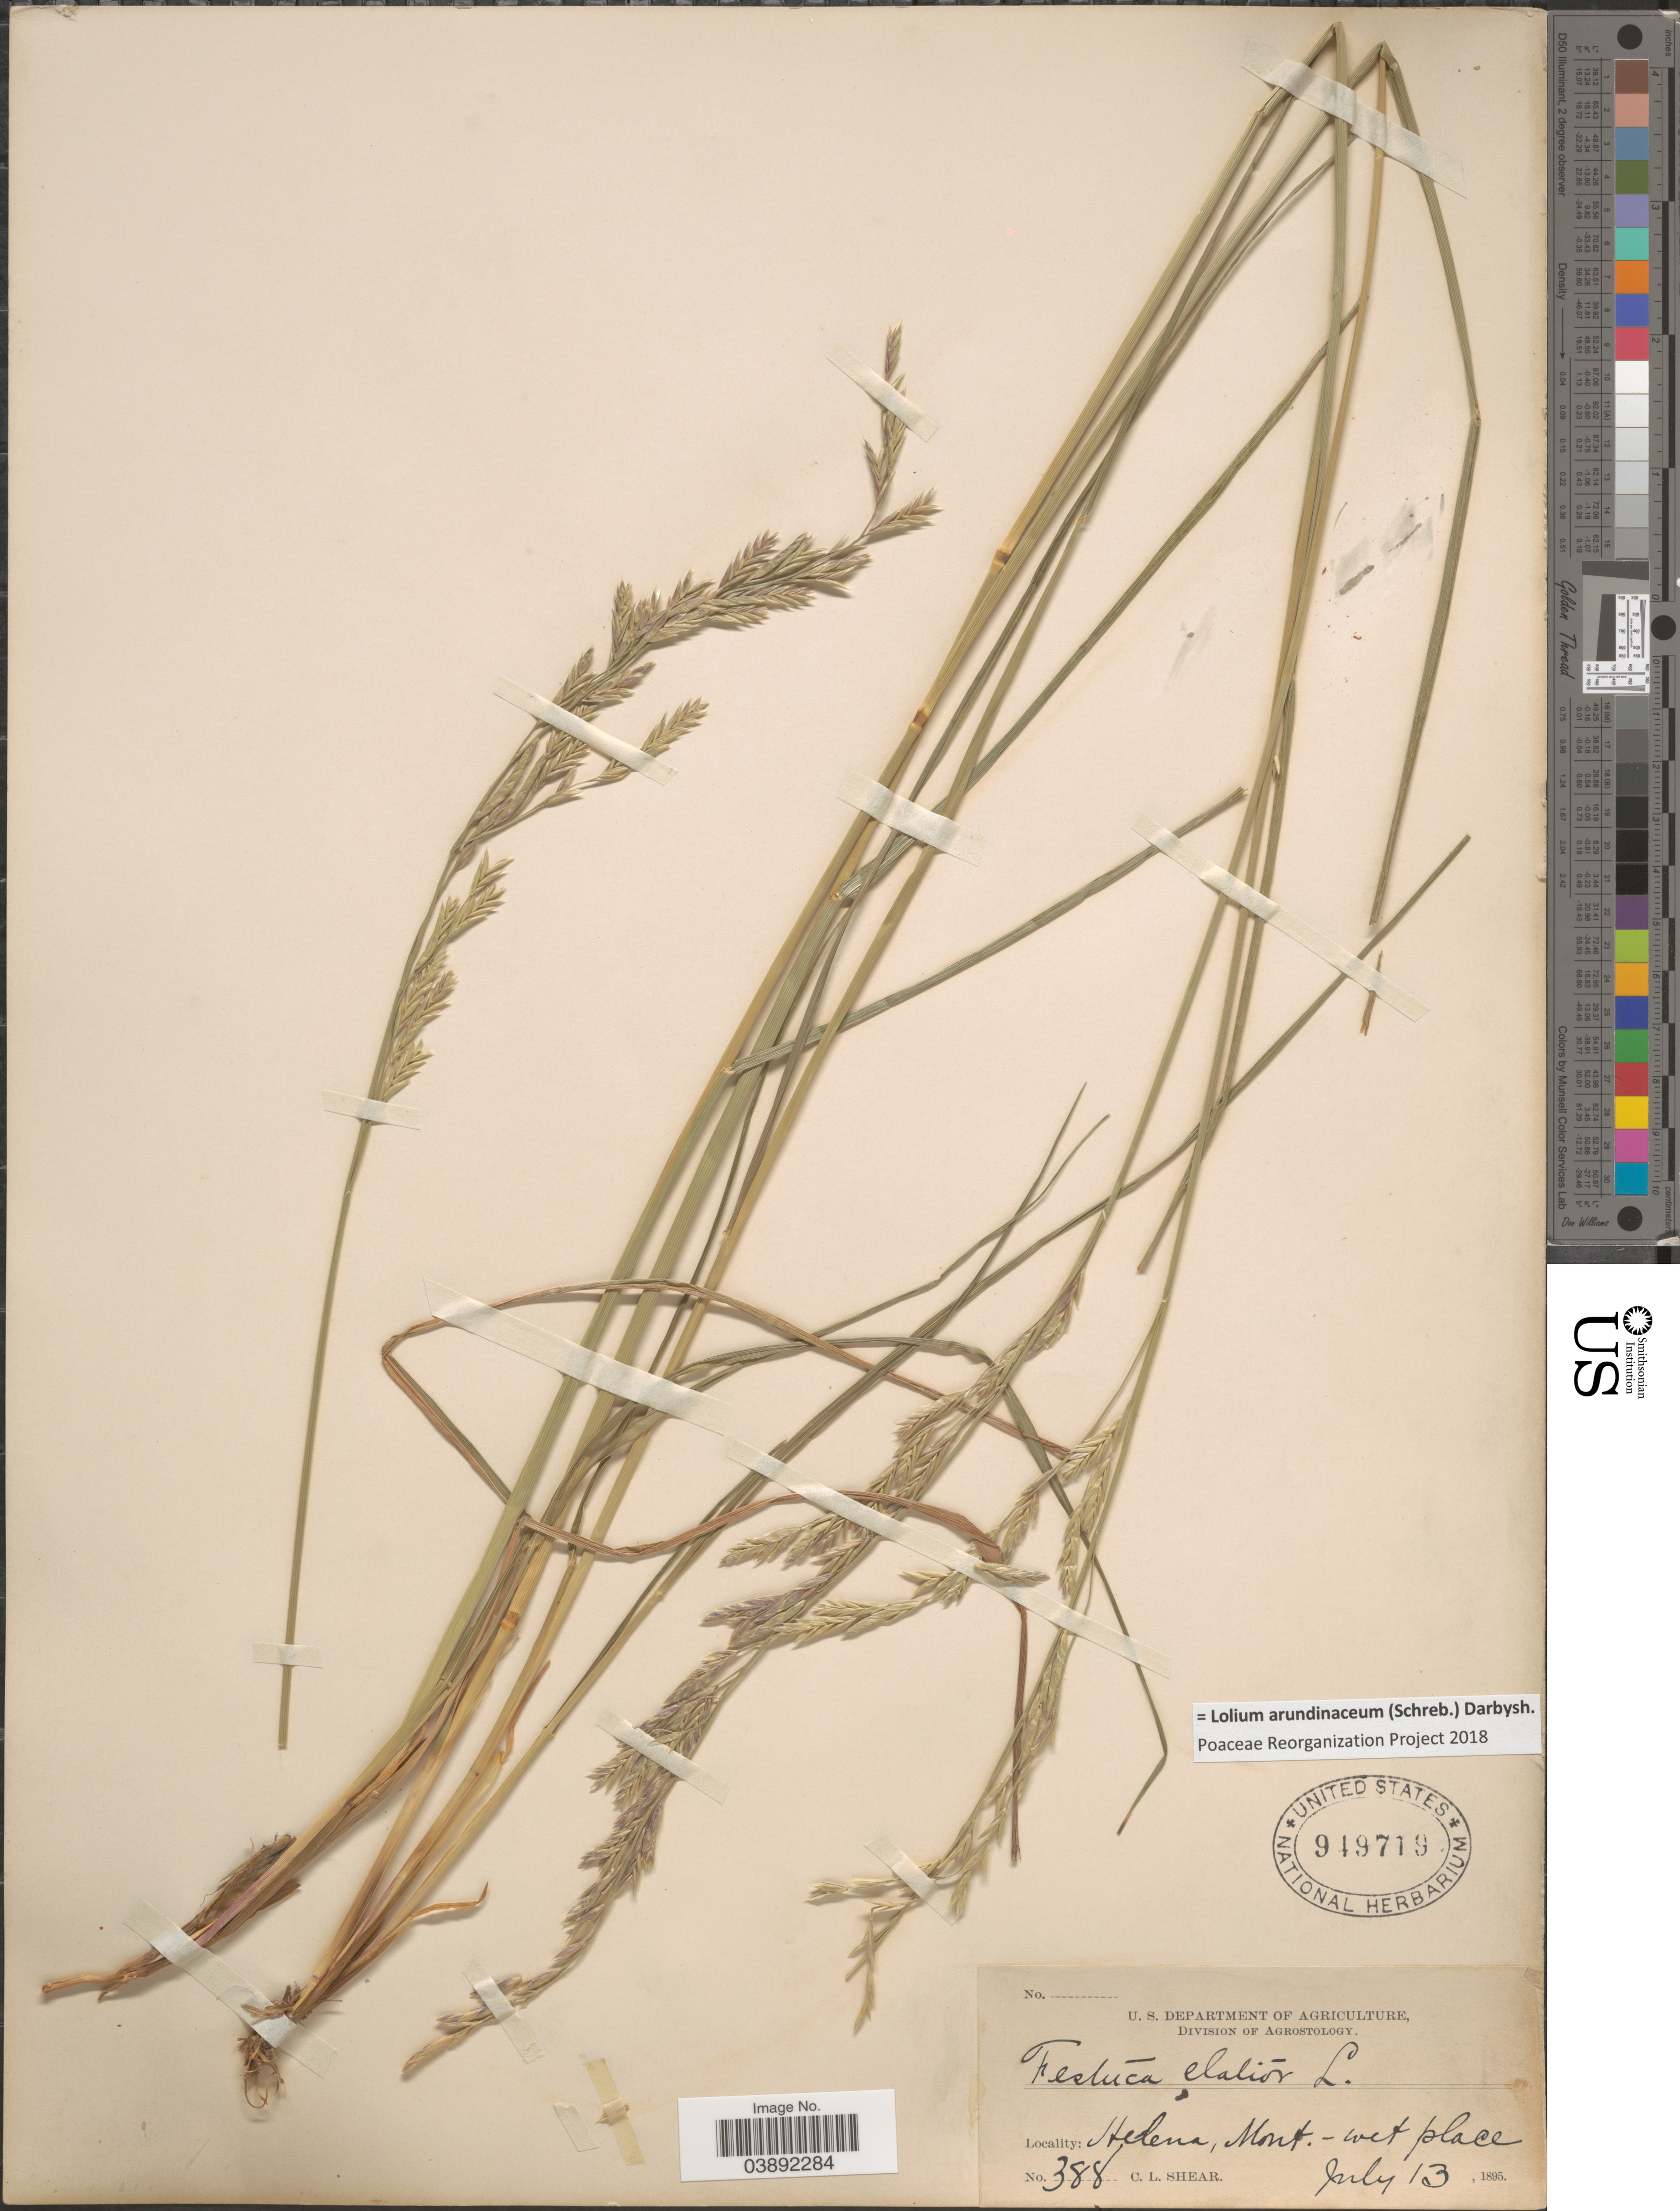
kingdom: Plantae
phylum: Tracheophyta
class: Liliopsida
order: Poales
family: Poaceae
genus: Lolium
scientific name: Lolium arundinaceum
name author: (Schreb.) Darbysh.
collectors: C. L. Shear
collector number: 388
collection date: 1895-07-13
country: United States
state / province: Montana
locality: Helena. Wet place.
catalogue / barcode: US 949719